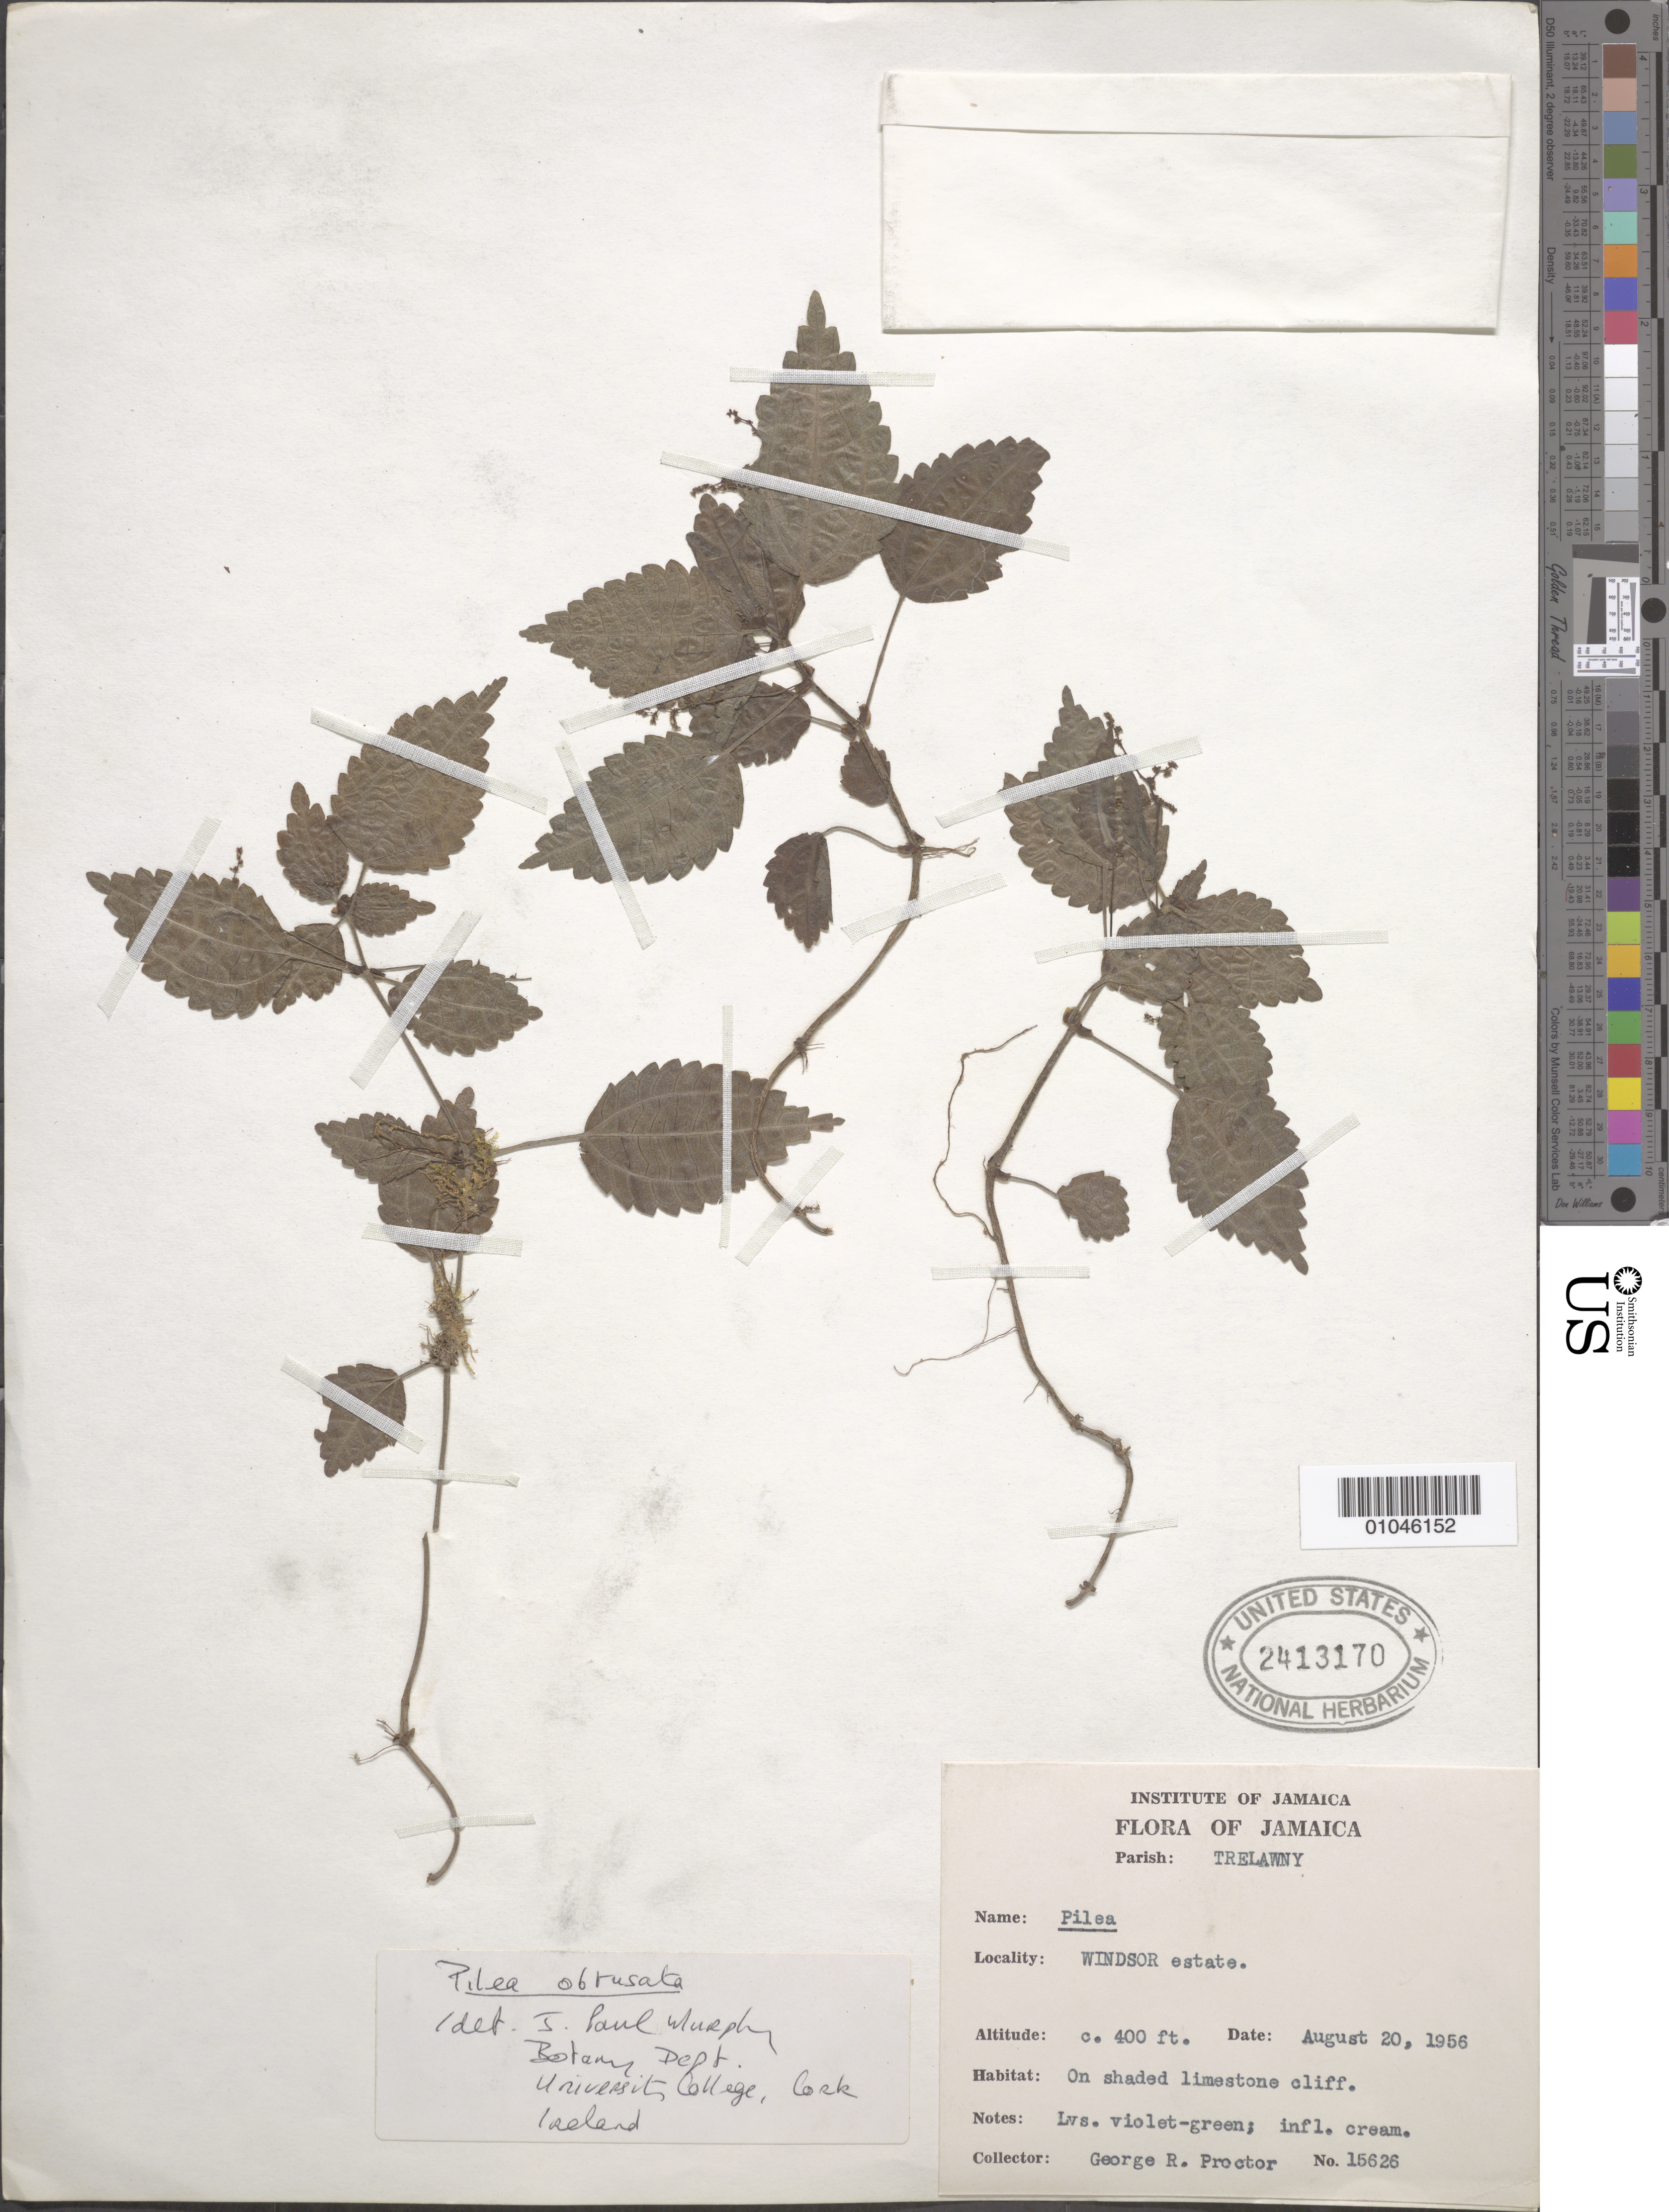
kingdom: Plantae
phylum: Tracheophyta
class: Magnoliopsida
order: Rosales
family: Urticaceae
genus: Pilea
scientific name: Pilea obtusata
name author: Liebm.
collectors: G. R. Proctor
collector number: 15626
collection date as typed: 20 Aug 1956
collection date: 1956-08-20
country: Jamaica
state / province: Trelawny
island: Jamaica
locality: On shaded limestone cliff. Windsor Estate.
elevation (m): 122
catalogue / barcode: US 2413170